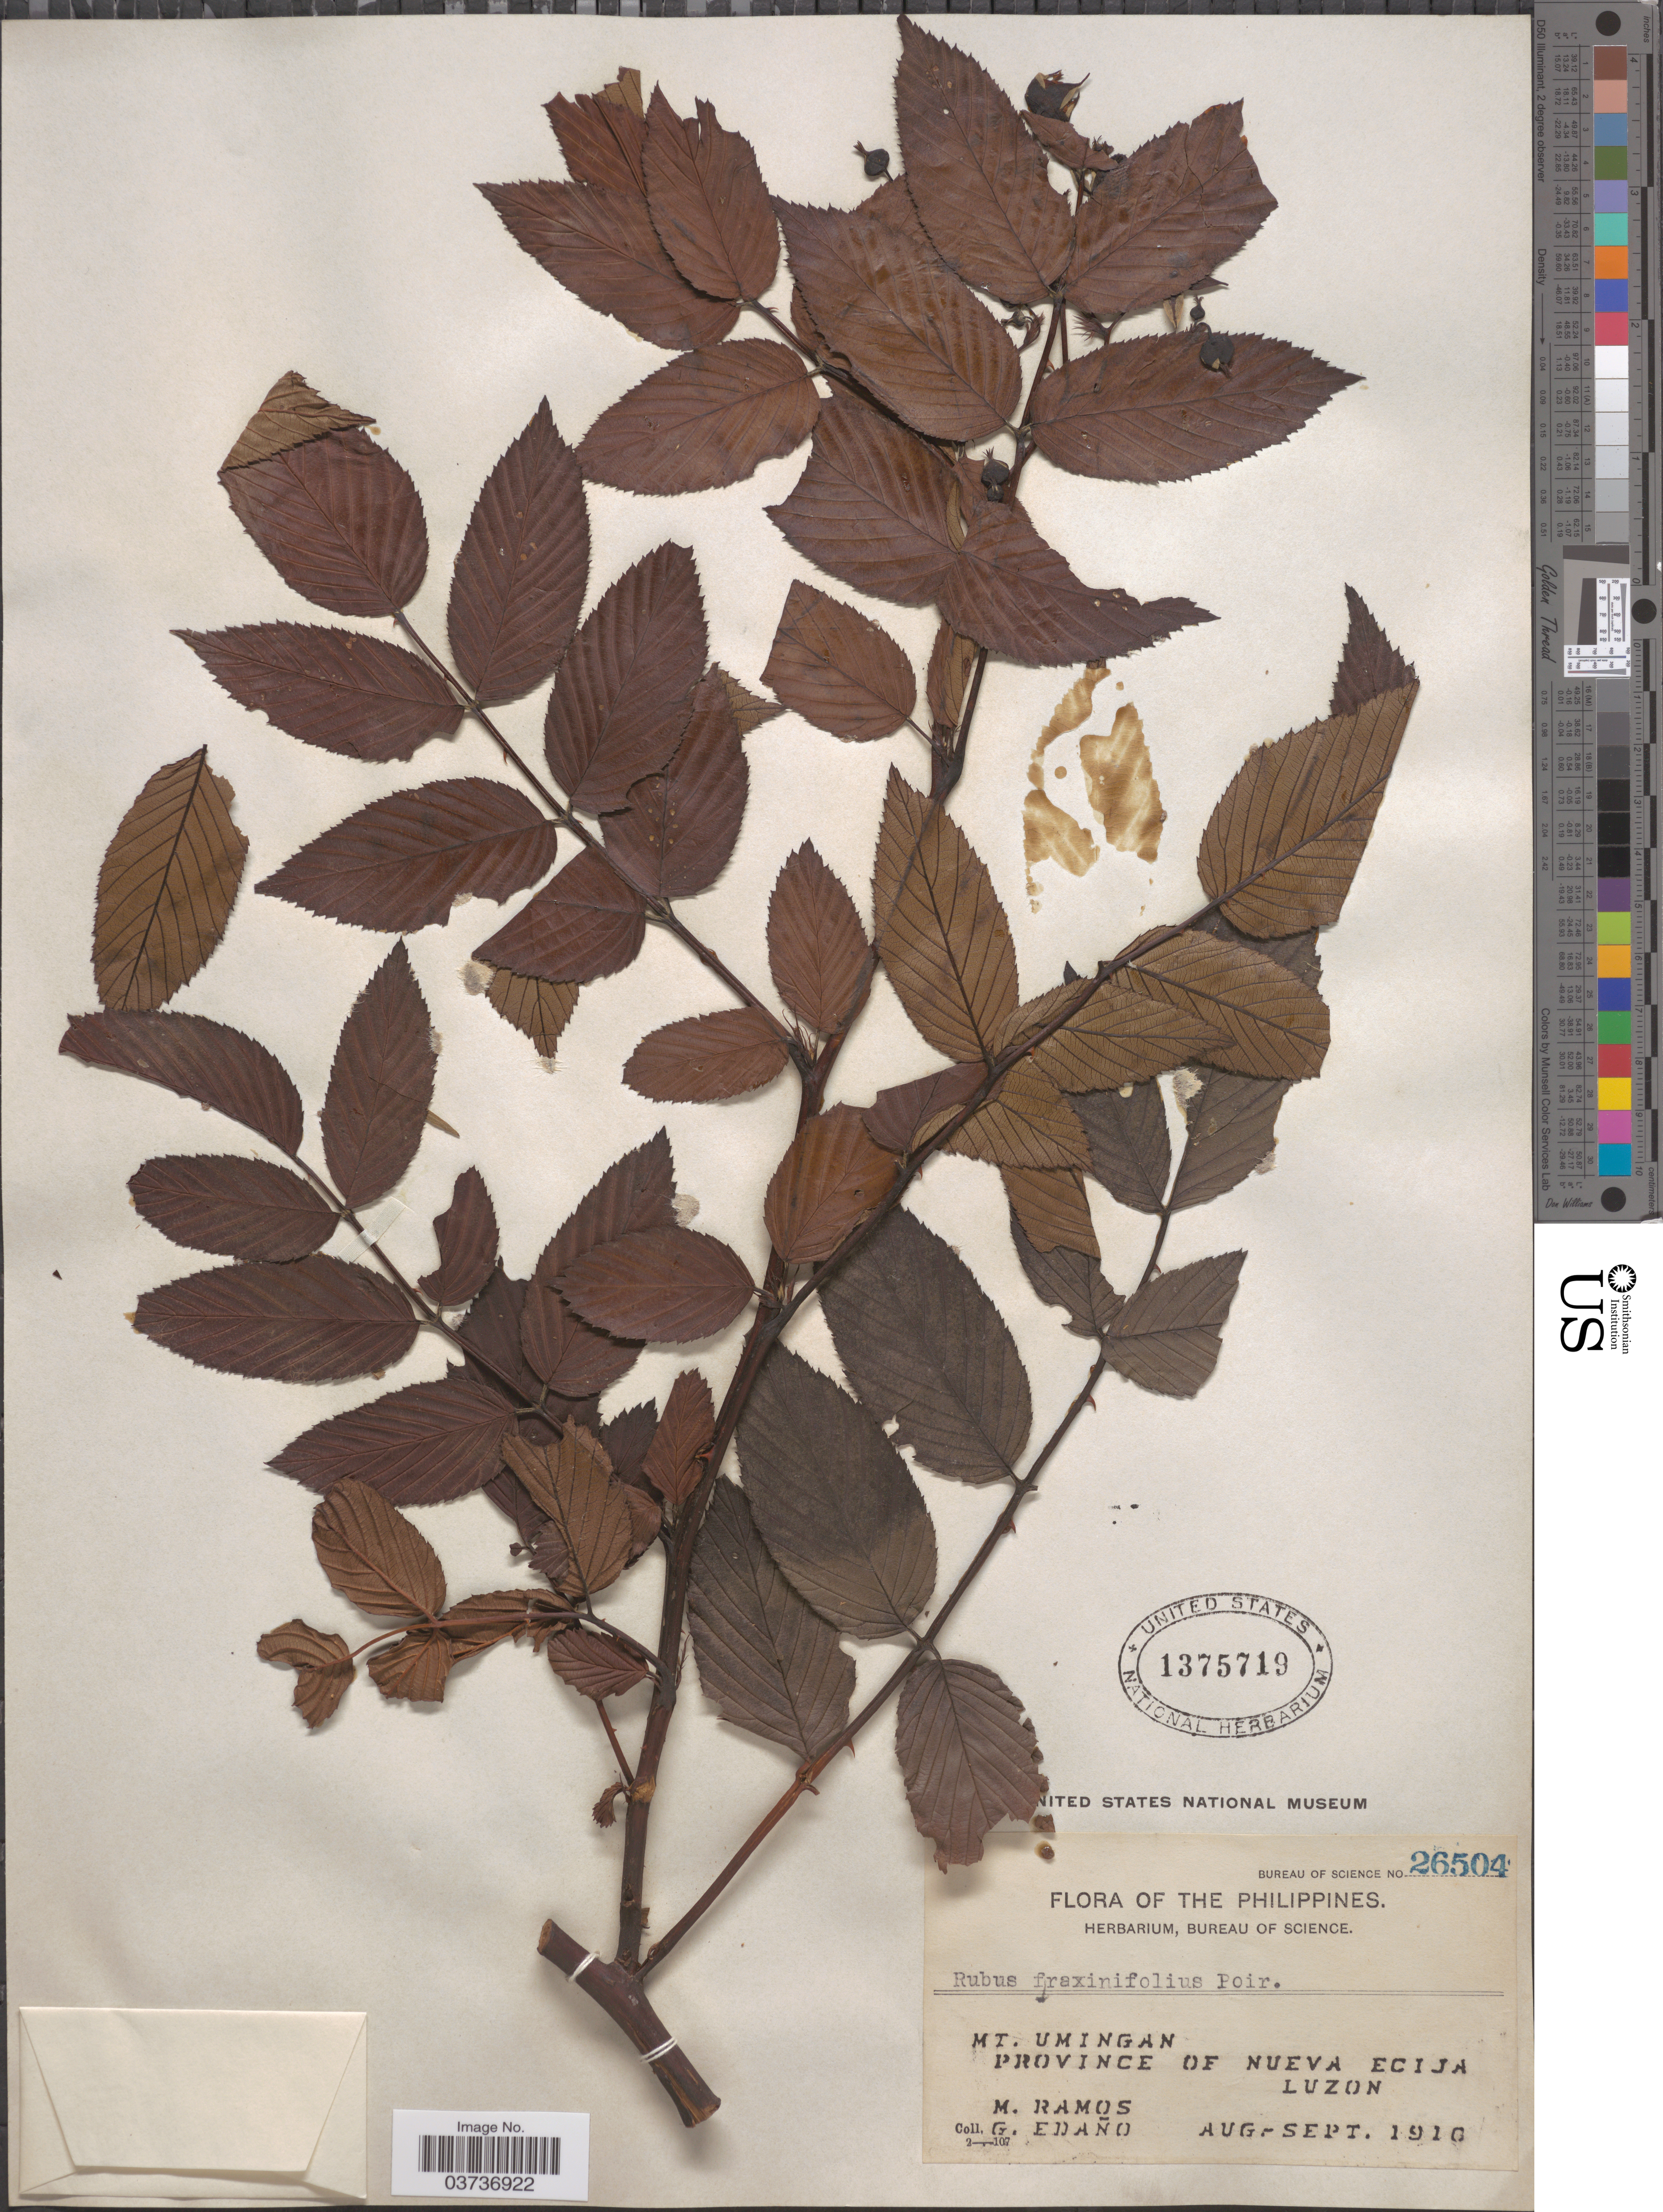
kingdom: Plantae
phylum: Tracheophyta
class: Magnoliopsida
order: Rosales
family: Rosaceae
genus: Rubus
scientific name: Rubus fraxinifolius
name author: Hayata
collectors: M. Ramos & G. Edaño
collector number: Bureau of Science 26504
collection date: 1910-08/1910-09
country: Philippines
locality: Mt. Umingan. Province of Nueva Ecija. Luzon.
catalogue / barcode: US 1375719